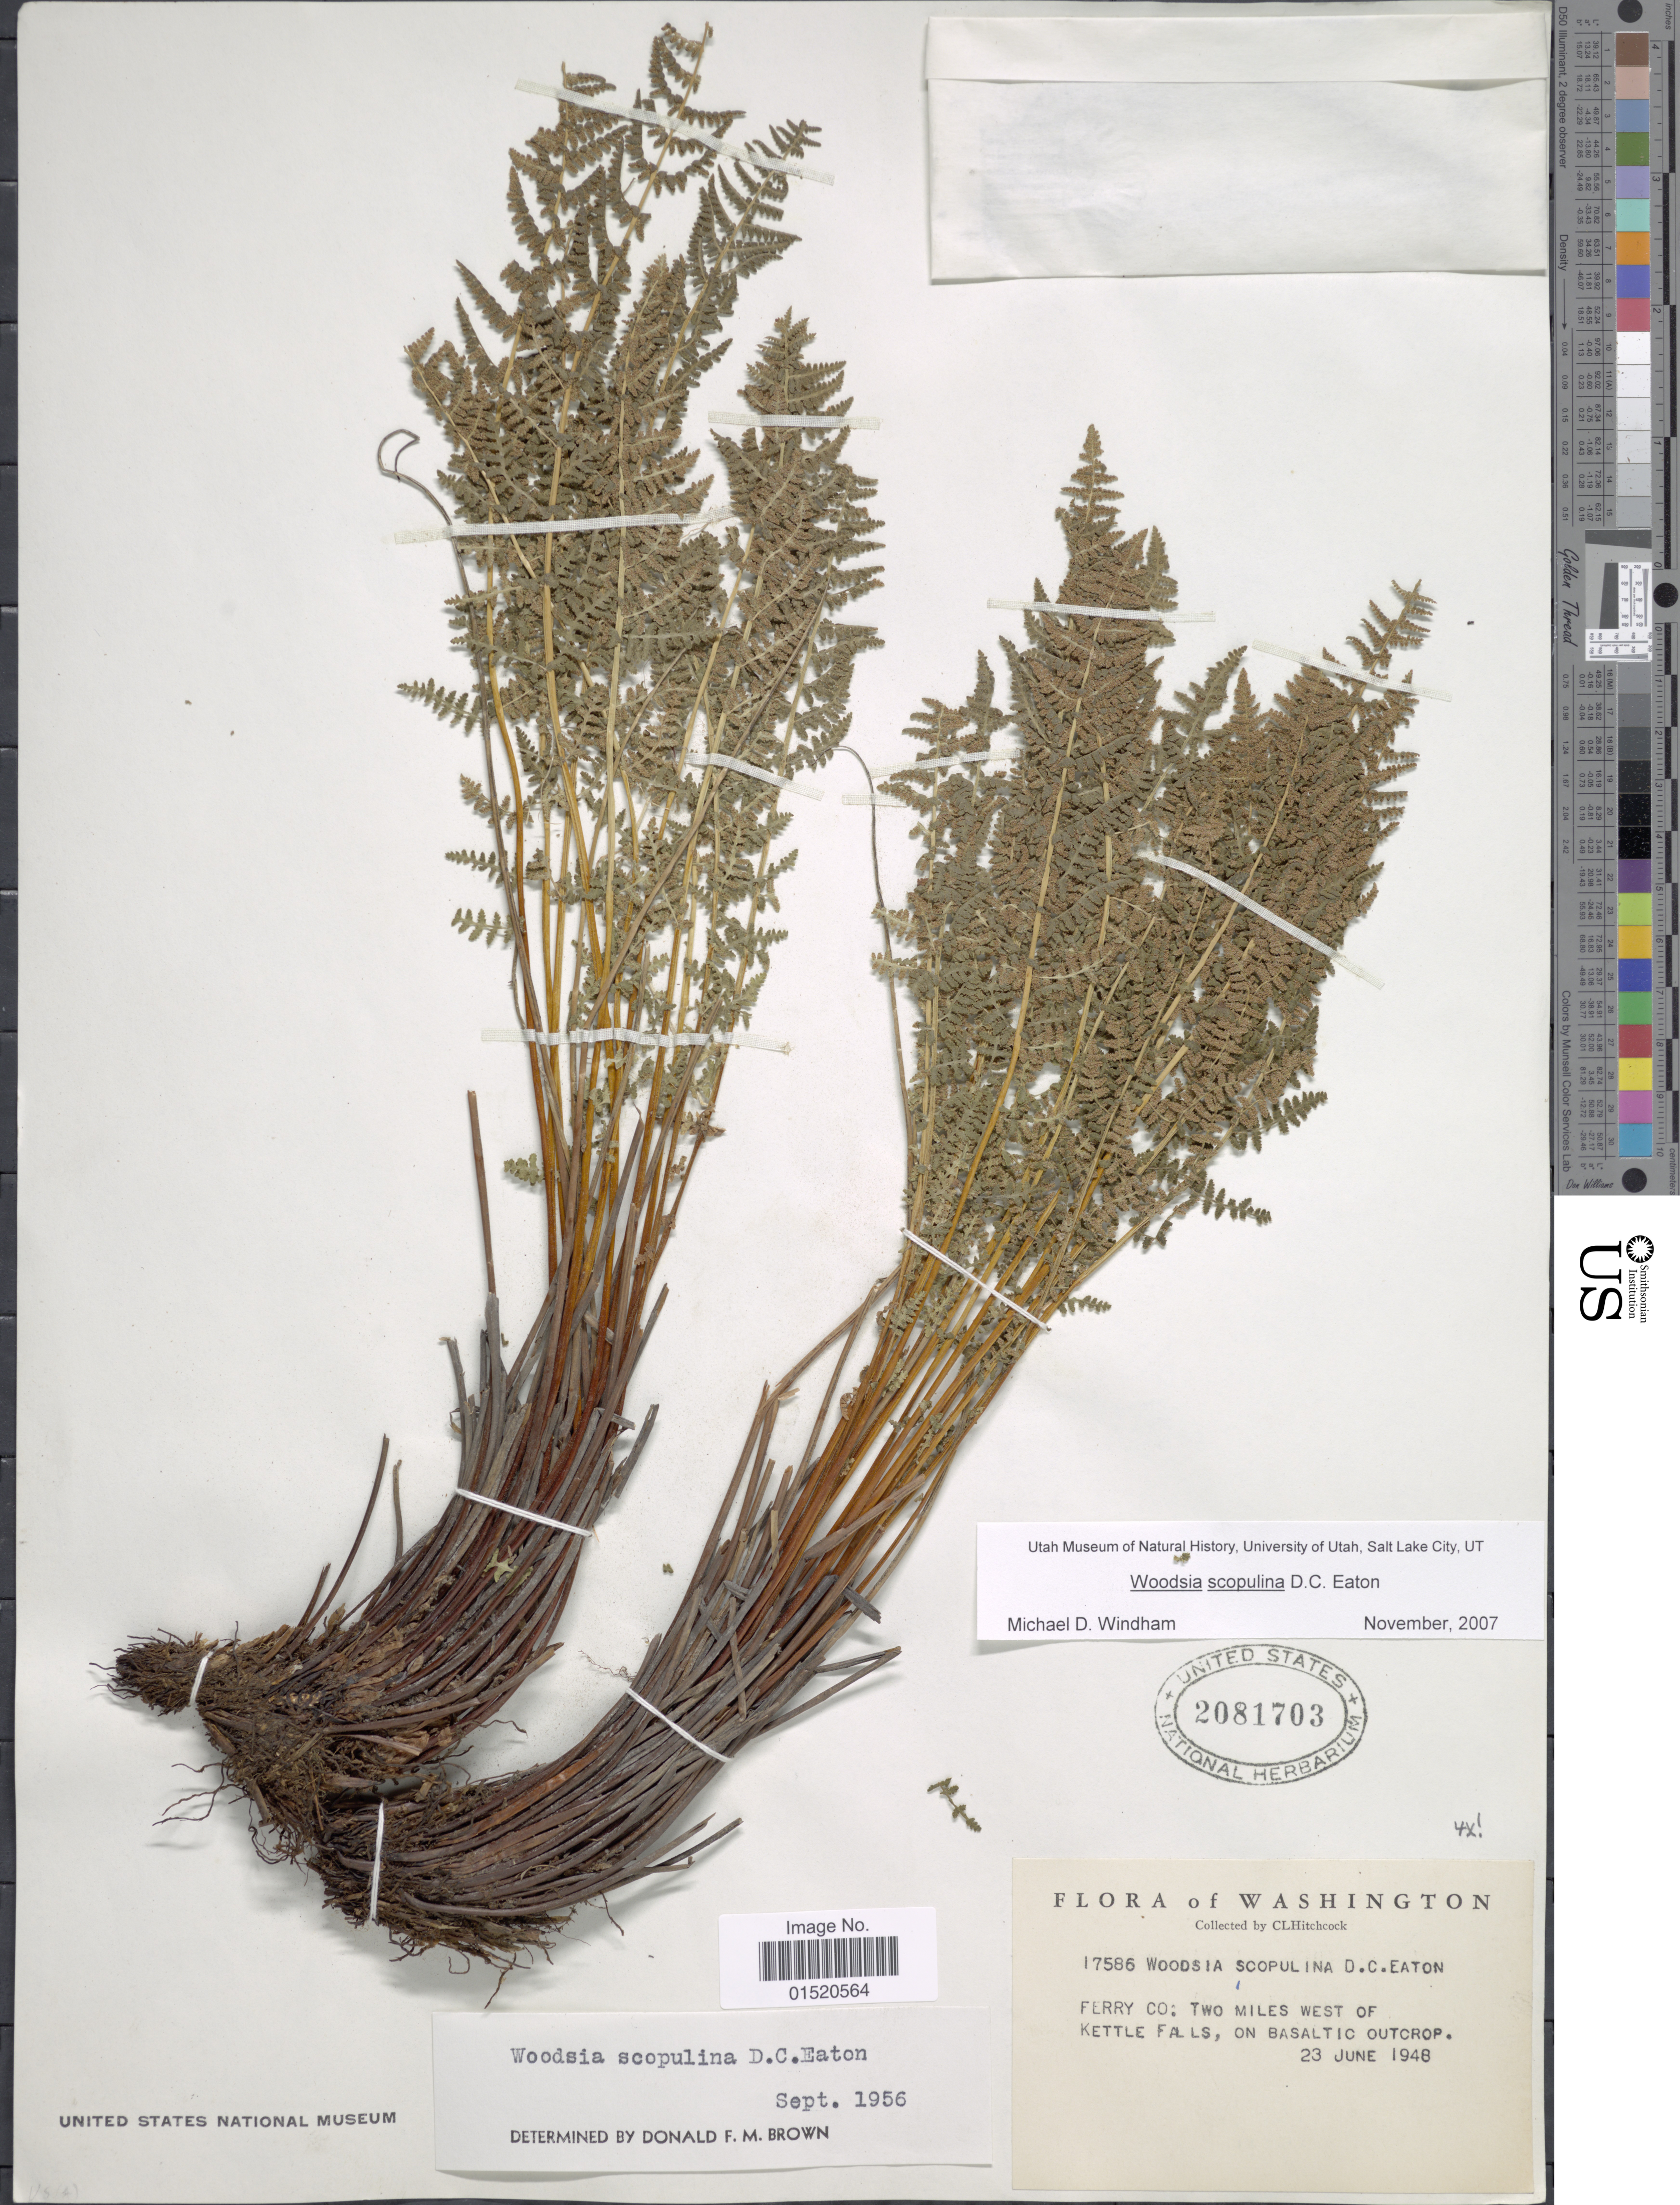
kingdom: Plantae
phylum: Tracheophyta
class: Polypodiopsida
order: Polypodiales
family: Woodsiaceae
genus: Woodsia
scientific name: Woodsia scopulina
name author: D.C. Eaton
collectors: C. L. Hitchcock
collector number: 17586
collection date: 1948-06-23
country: United States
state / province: Washington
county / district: Ferry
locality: Ferry Co: Two Miles west of Kettle Falls, On basaltic Outcrop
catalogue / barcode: US 2081703